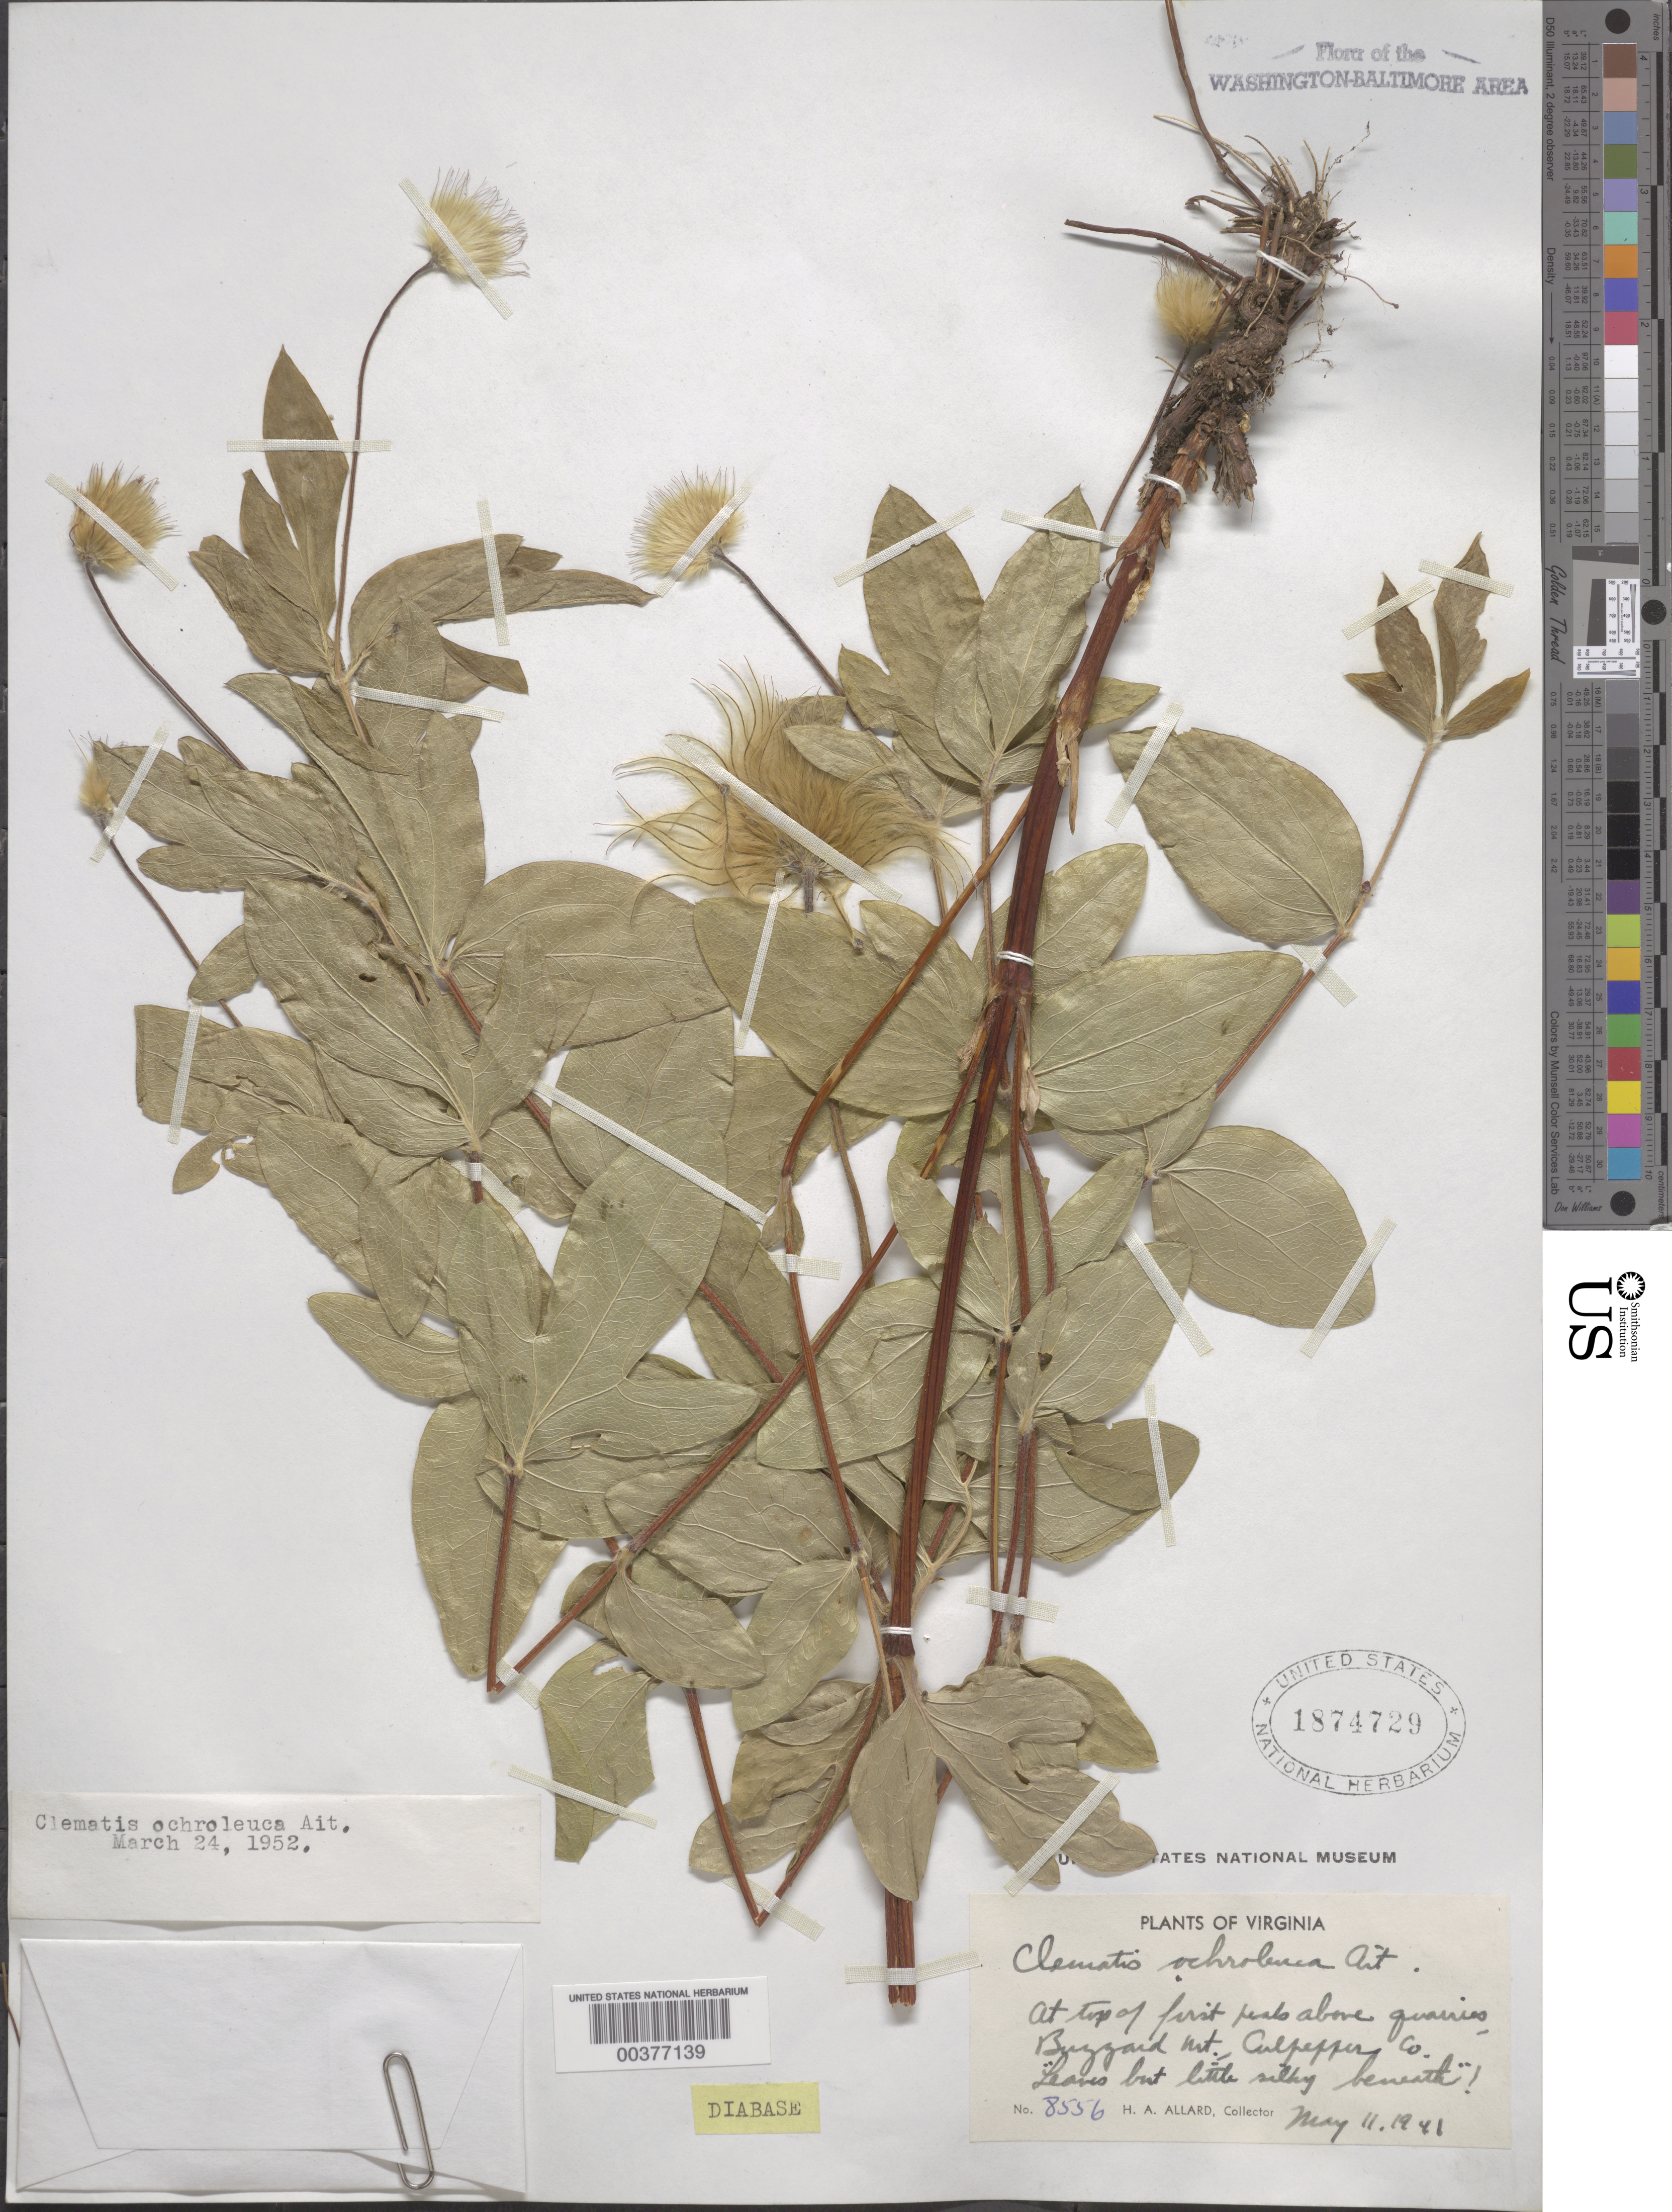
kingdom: Plantae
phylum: Tracheophyta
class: Magnoliopsida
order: Ranunculales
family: Ranunculaceae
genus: Clematis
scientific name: Clematis ochroleuca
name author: Aiton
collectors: H. A. Allard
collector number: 8556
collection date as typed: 11 May 1941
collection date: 1941-05-11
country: United States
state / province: Virginia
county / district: Culpeper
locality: Buzzard Mountain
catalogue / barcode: US 1874729